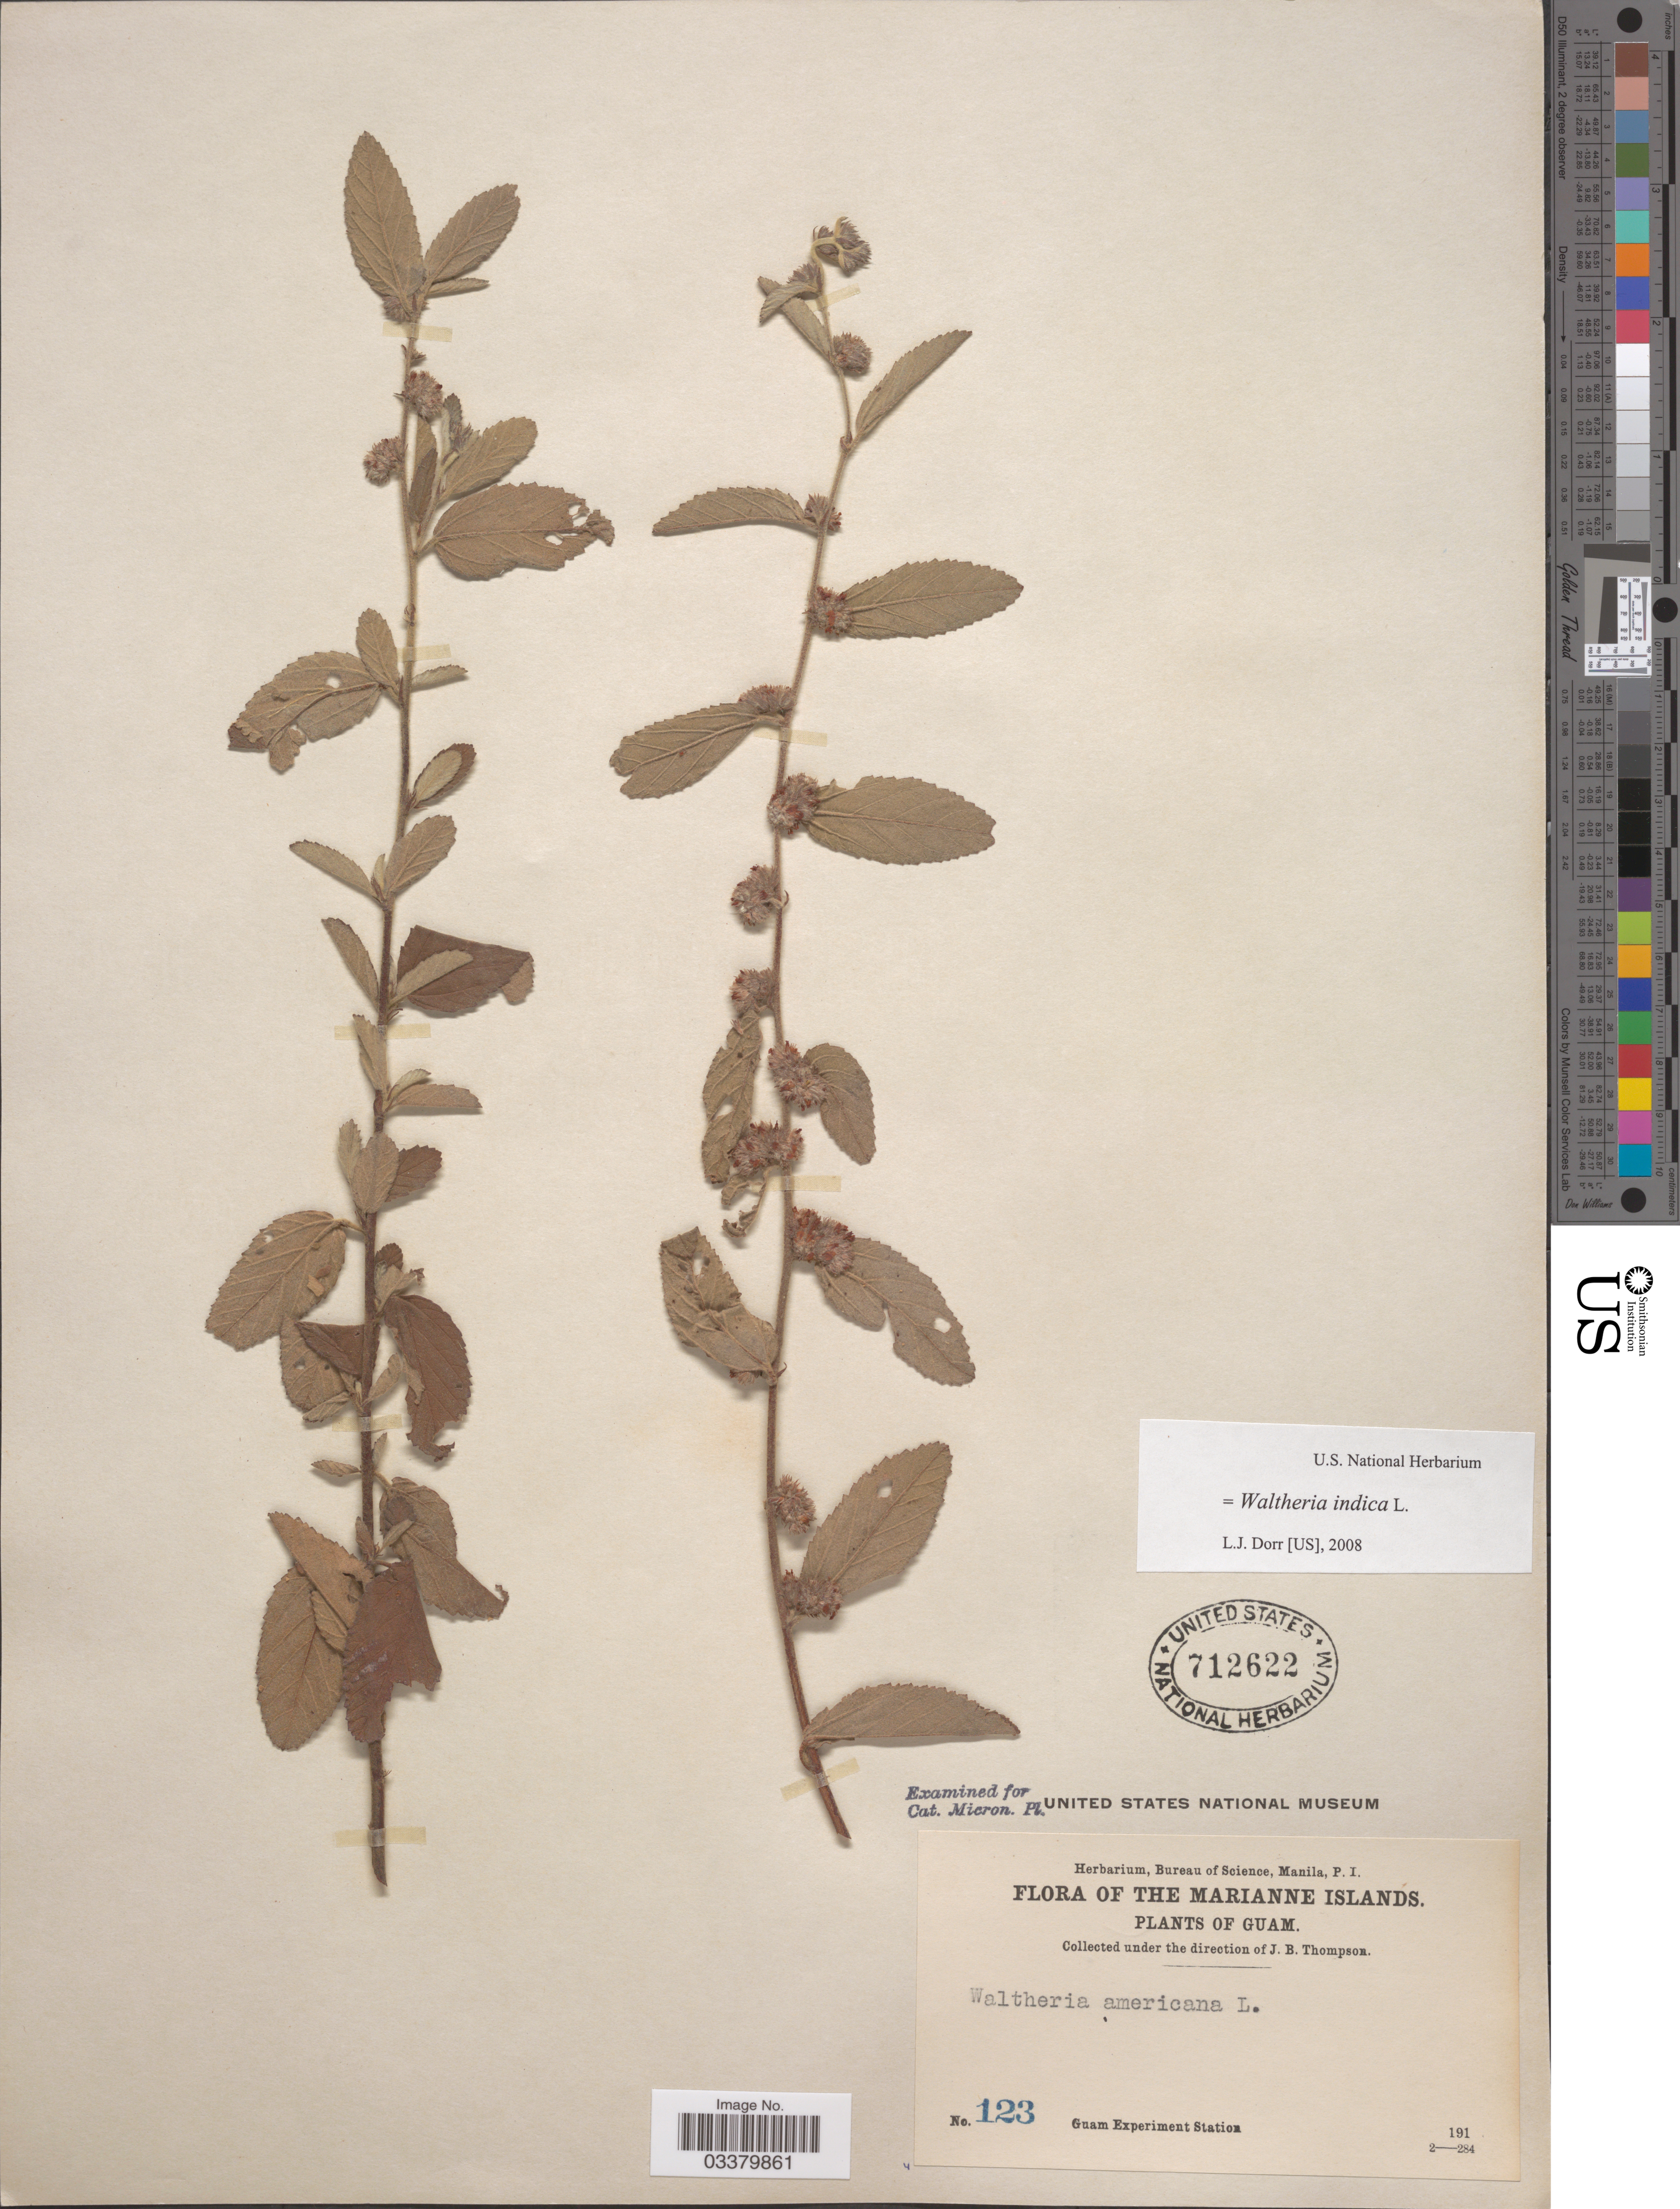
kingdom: Plantae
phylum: Tracheophyta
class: Magnoliopsida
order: Malvales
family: Malvaceae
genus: Waltheria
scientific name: Waltheria indica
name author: L.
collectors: Guam Exp. Sta.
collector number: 123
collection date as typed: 191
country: Guam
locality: The Marianne Islands.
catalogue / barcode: US 712622